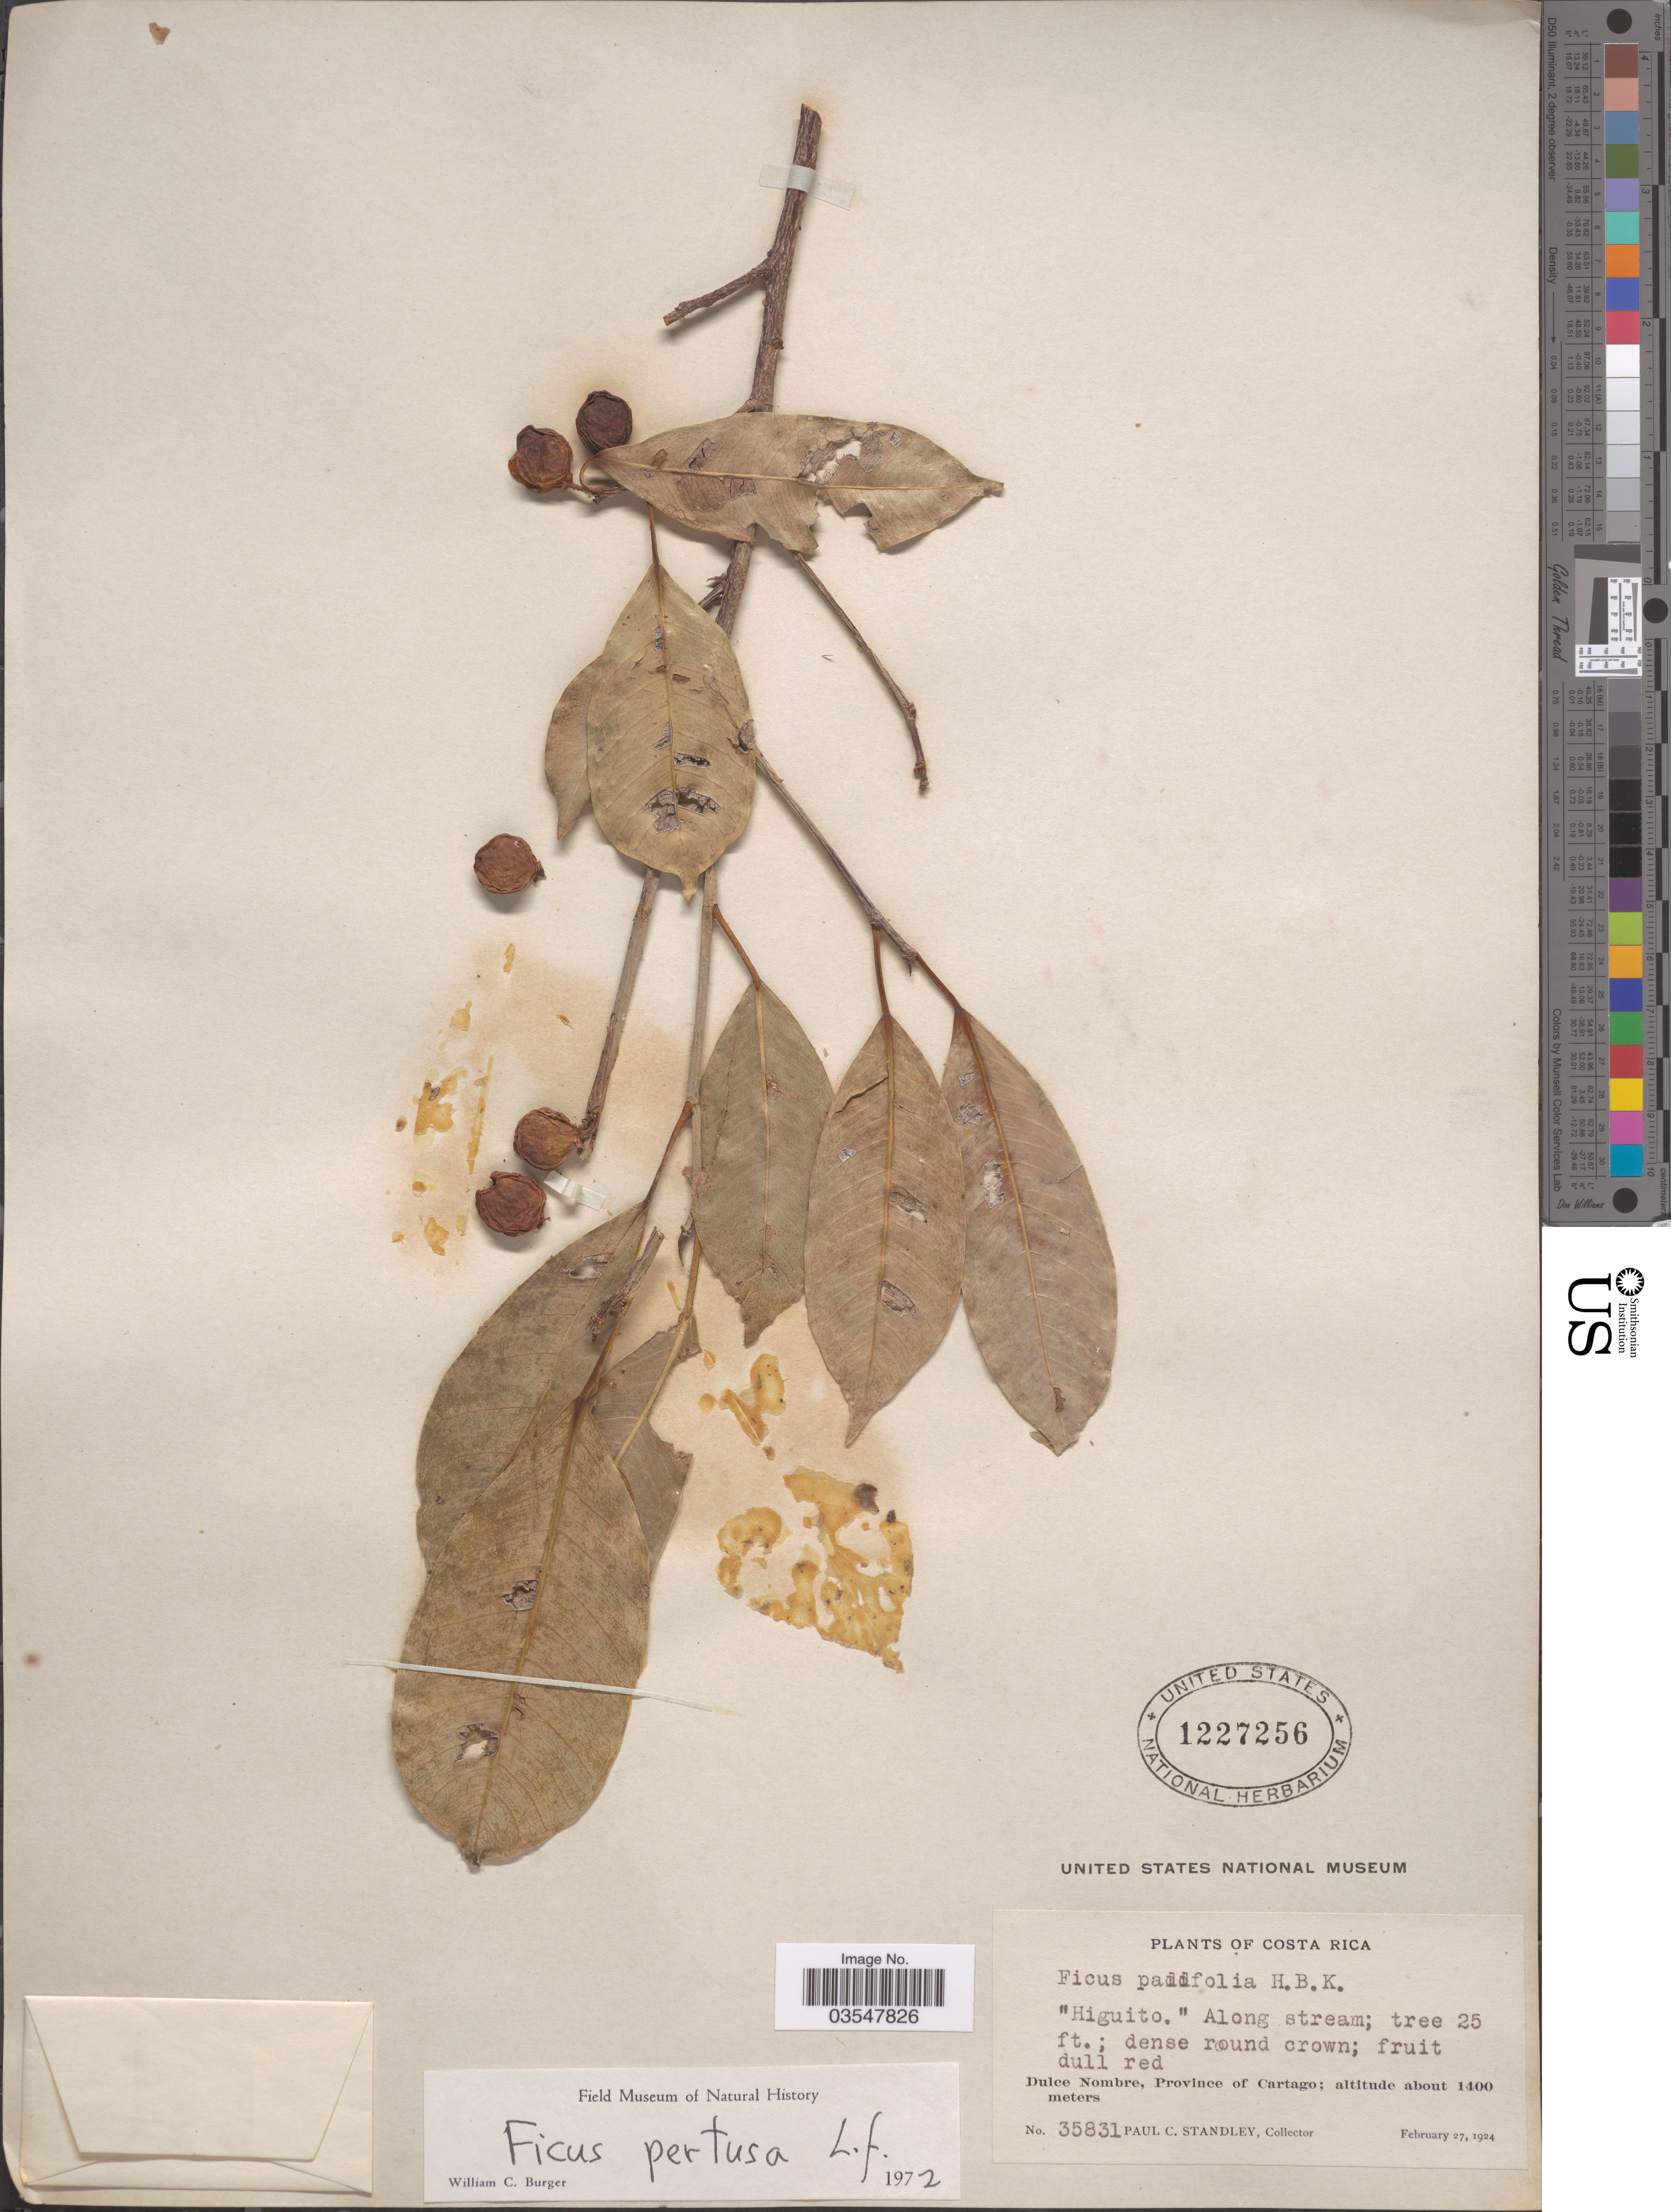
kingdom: Plantae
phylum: Tracheophyta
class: Magnoliopsida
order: Rosales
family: Moraceae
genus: Ficus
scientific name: Ficus pertusa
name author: L. f.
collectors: P. C. Standley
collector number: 35831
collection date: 1924-02-27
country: Costa Rica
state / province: Cartago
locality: Dulce Nombre.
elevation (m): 1400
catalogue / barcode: US 1227256